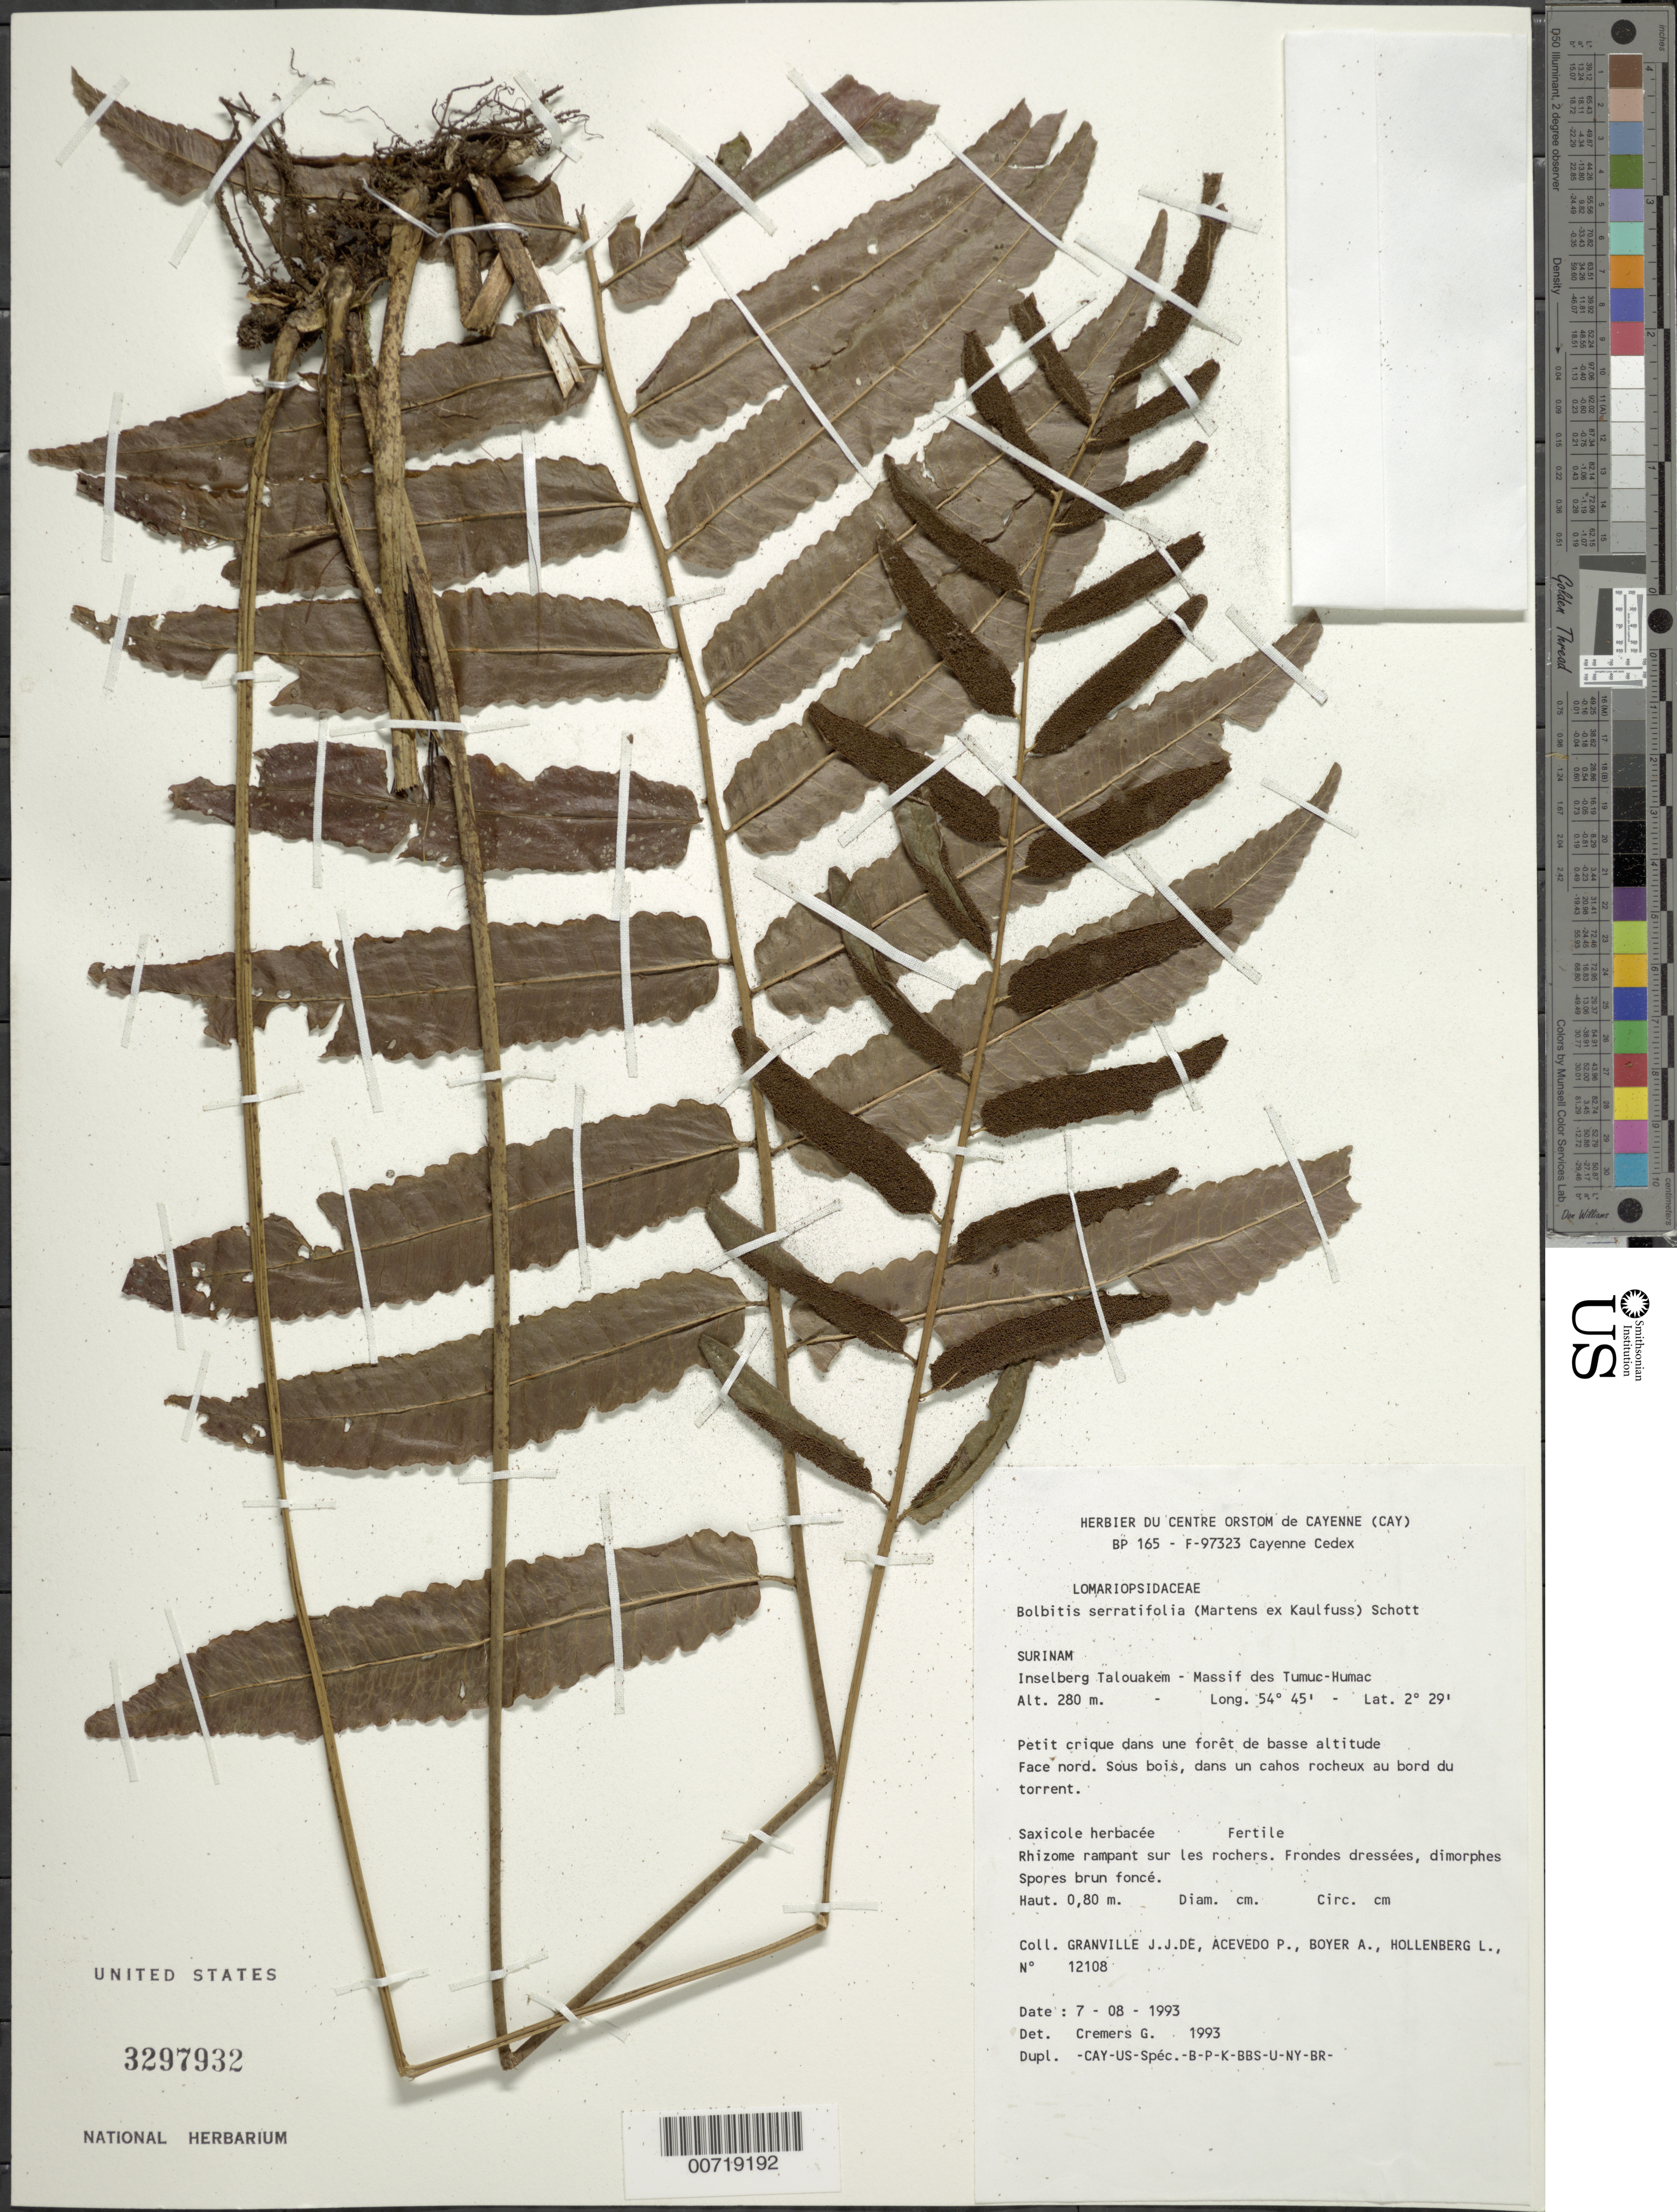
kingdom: Plantae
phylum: Tracheophyta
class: Polypodiopsida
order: Polypodiales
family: Dryopteridaceae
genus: Bolbitis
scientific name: Bolbitis serratifolia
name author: (Mert. ex Kaulf.) Schott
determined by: Cremers, Georges A.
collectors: J.-J. de Granville, P. Acevedo-Rodr., A. Boyer & L. Hollenberg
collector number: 12108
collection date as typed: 7-Aug-93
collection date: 1993-08-07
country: Suriname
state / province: Sipaliwini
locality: Inselberg Talouakem, Massif des Tumuc-Humac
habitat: Small creek in low forest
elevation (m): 280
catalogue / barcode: US 3297932